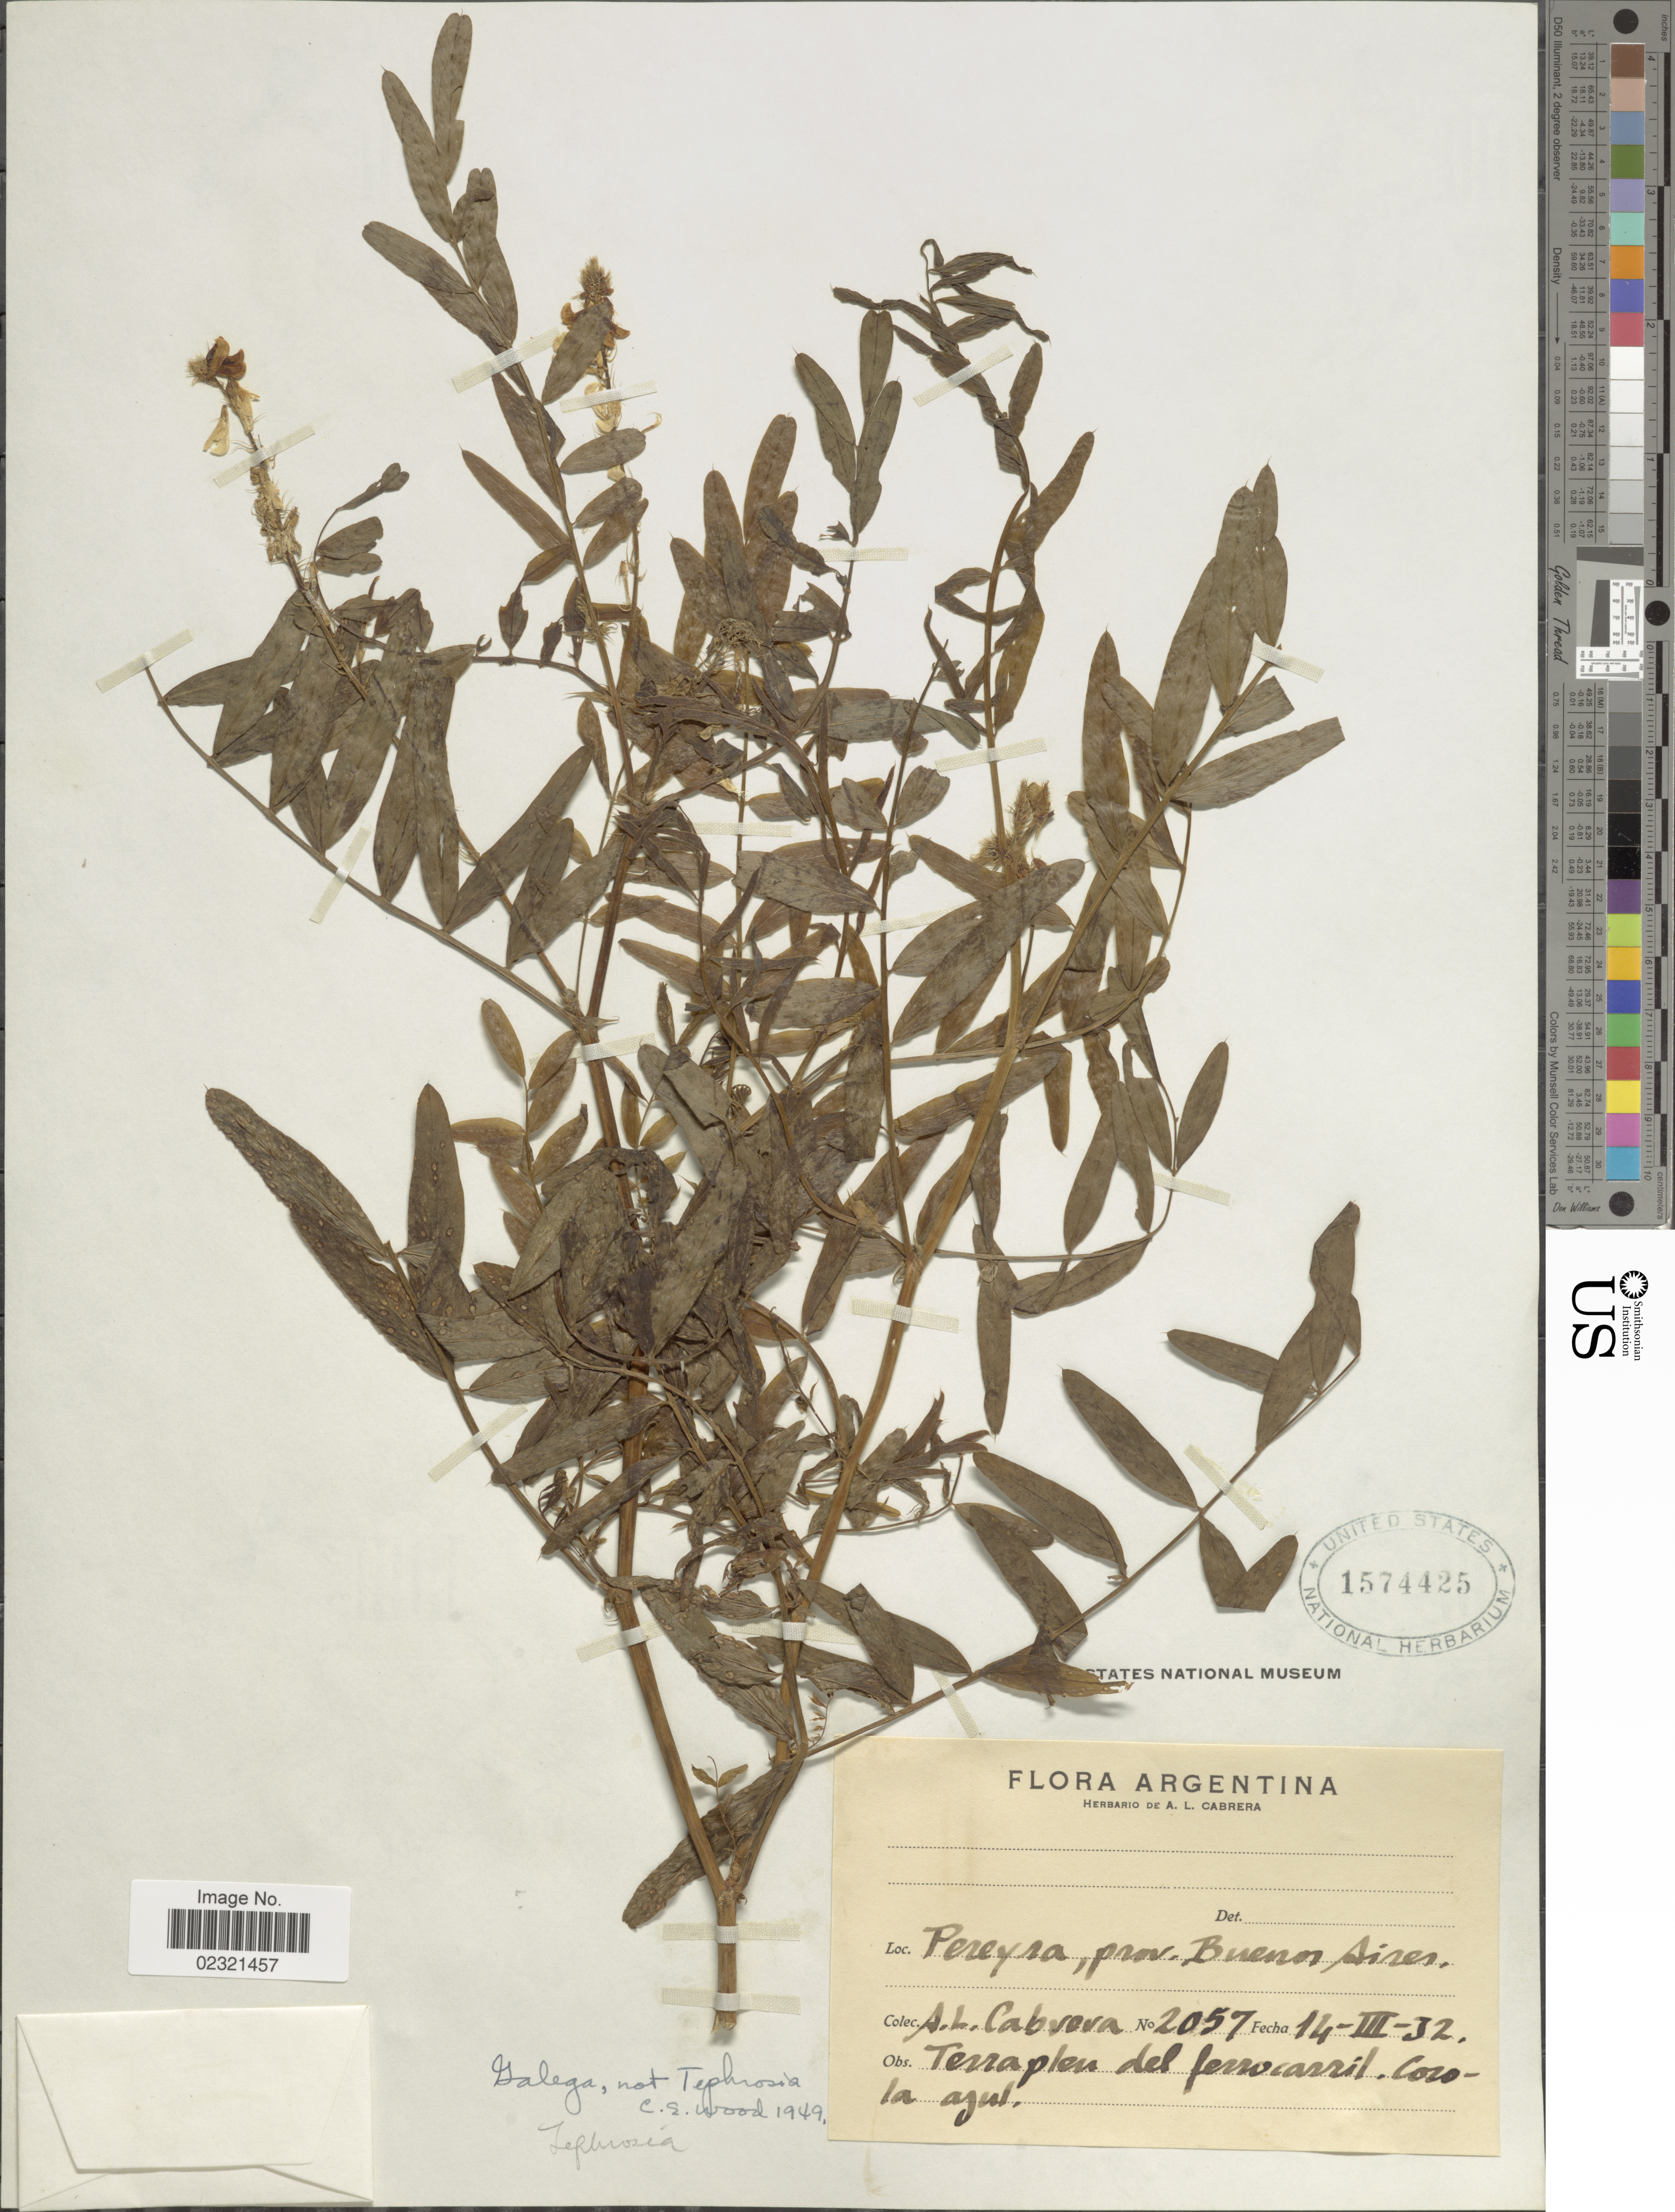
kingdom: Plantae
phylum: Tracheophyta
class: Magnoliopsida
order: Fabales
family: Fabaceae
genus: Galega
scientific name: Galega officinalis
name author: L.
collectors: A. L. Cabrera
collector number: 2057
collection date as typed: Transcribed d/m/y: 14/3/32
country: Argentina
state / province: Buenos Aires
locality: Pereyra.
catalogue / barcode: US 1574425